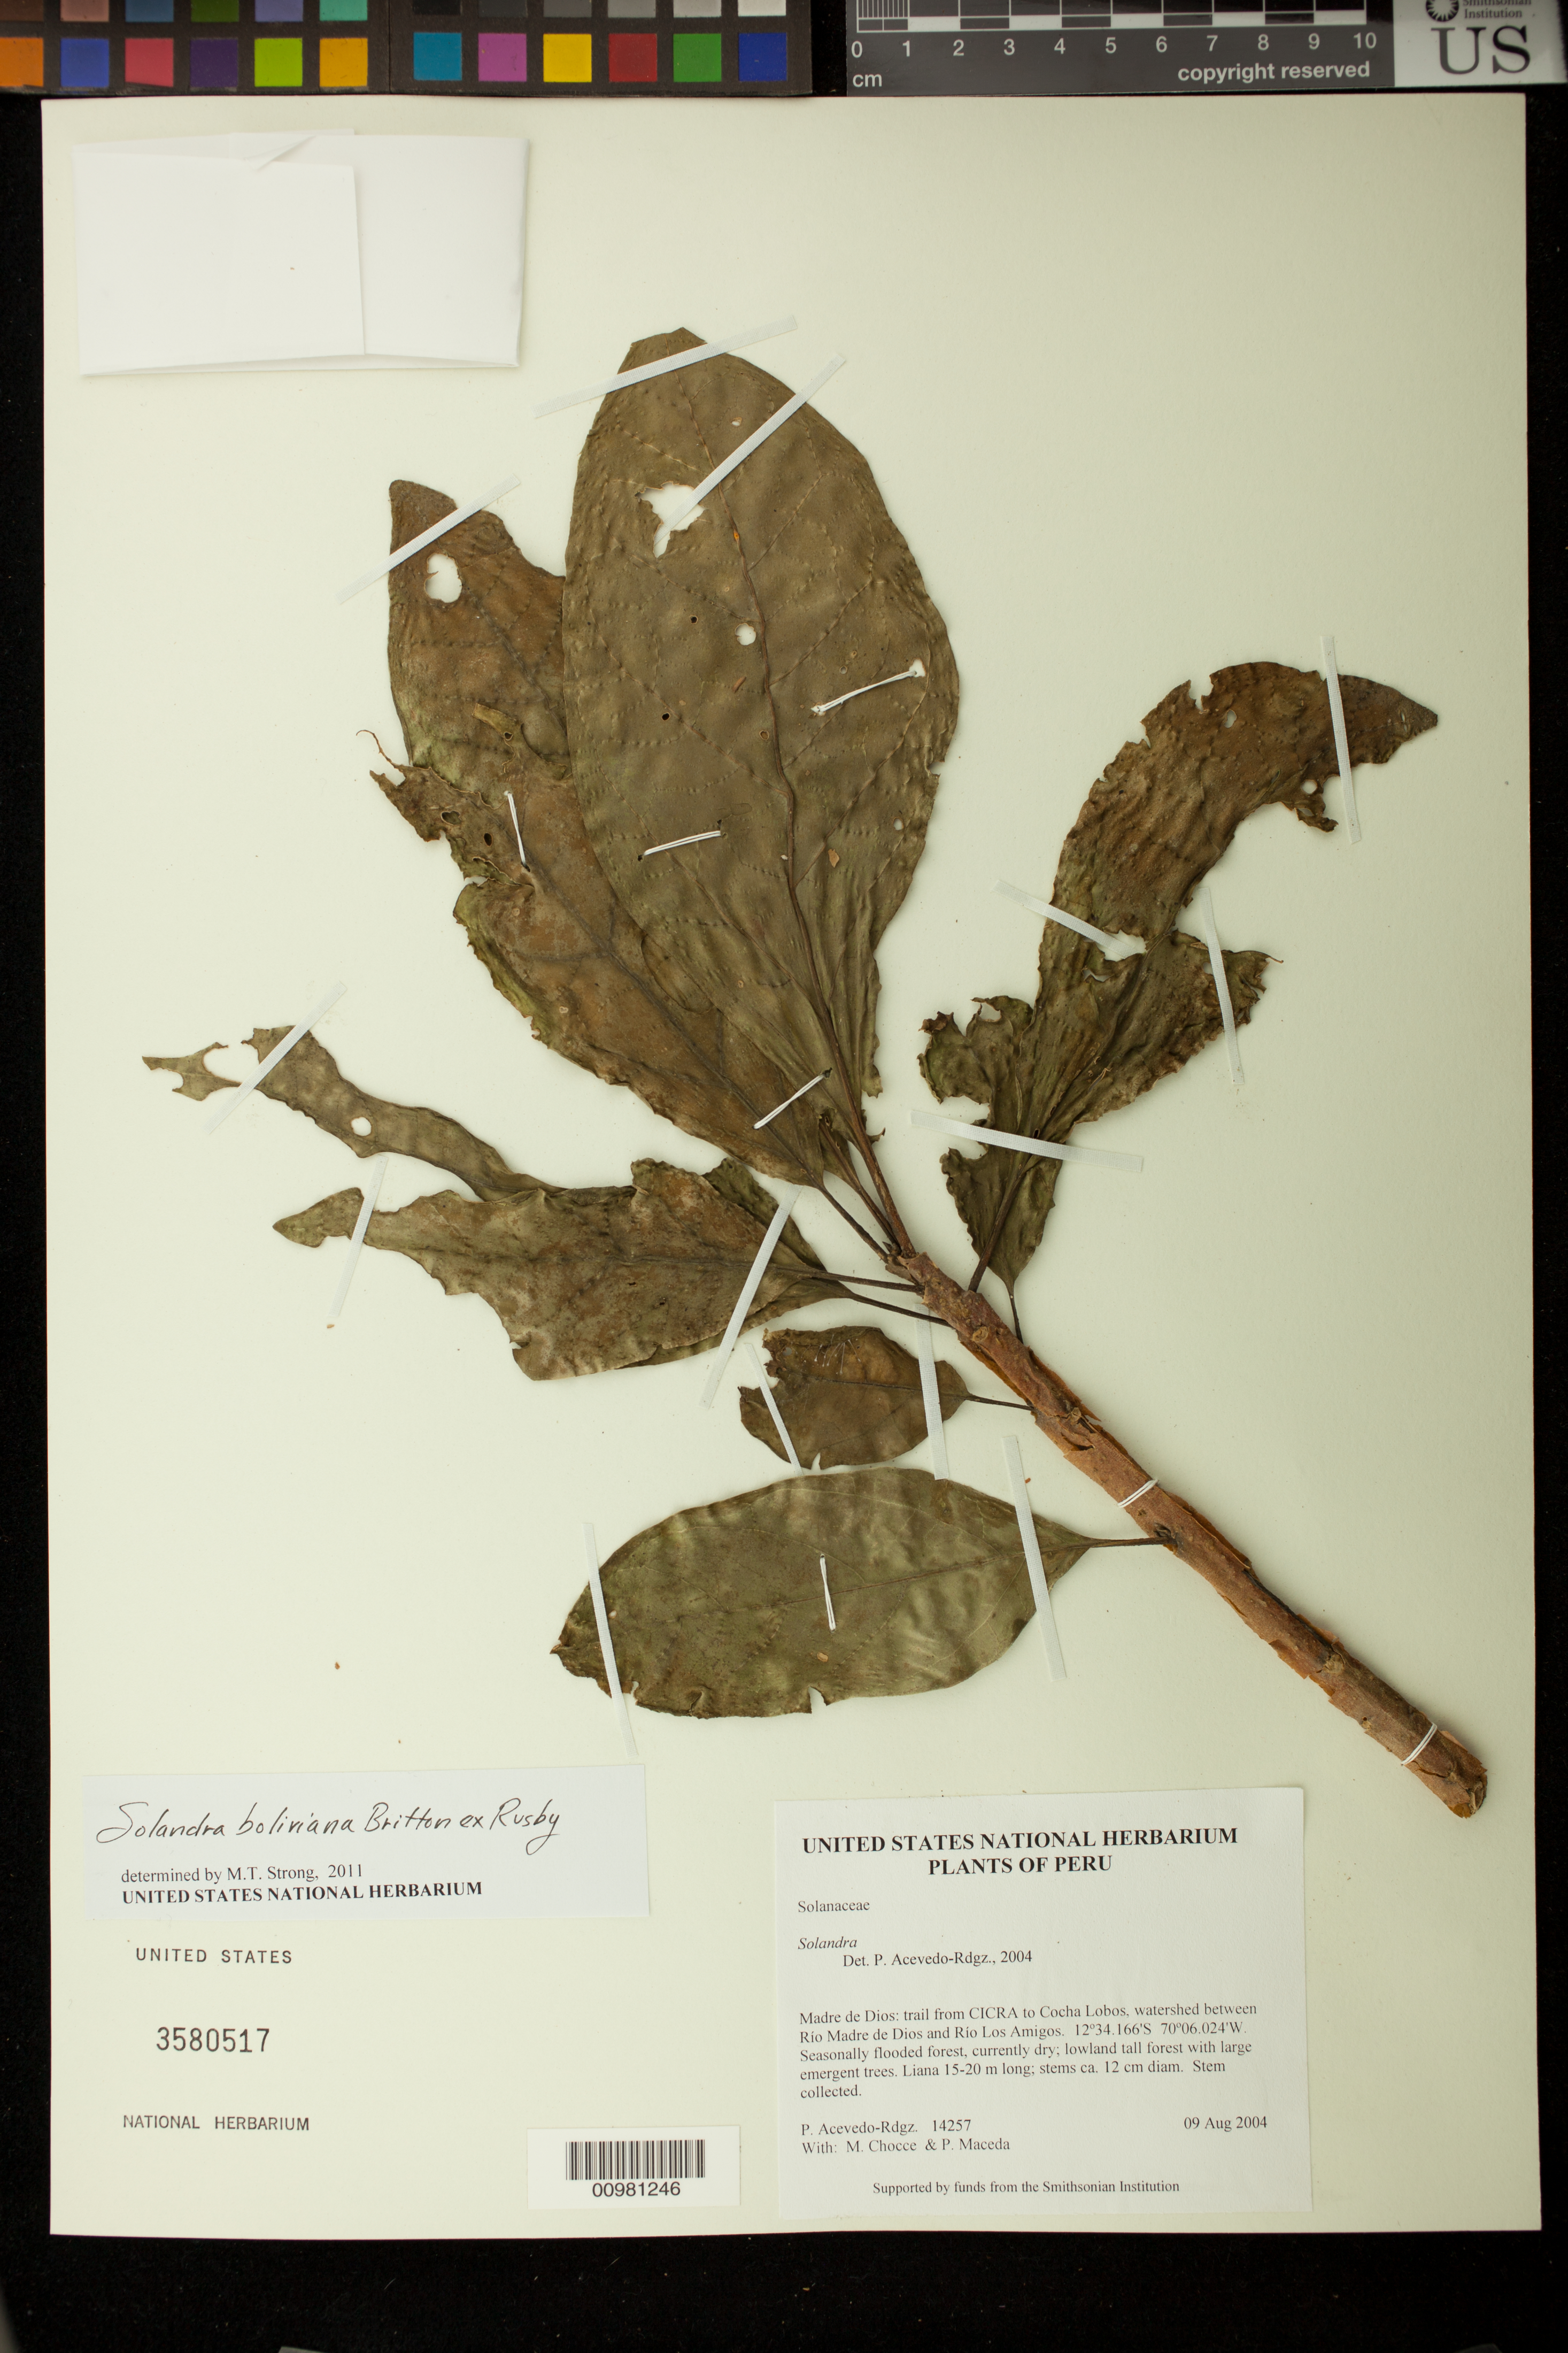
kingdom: Plantae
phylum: Tracheophyta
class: Magnoliopsida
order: Solanales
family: Solanaceae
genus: Solandra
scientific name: Solandra boliviana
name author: Britton ex Rusby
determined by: Strong, M. T., (US), Smithsonian Institution - National Museum of Natural History (UNITED STATES)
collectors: P. Acevedo-Rodr., M. Chocce & P. Maceda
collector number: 14257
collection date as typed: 09 Aug 2004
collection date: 2004-08-09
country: Peru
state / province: Madre de Dios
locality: Madre de Dios: trail from CICRA to Cocha Lobos, watershed between Río Madre de Dios and Río Los Amigos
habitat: Seasonally flooded forest, currently dry; lowland tall forest with large emergent trees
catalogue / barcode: US 3580517